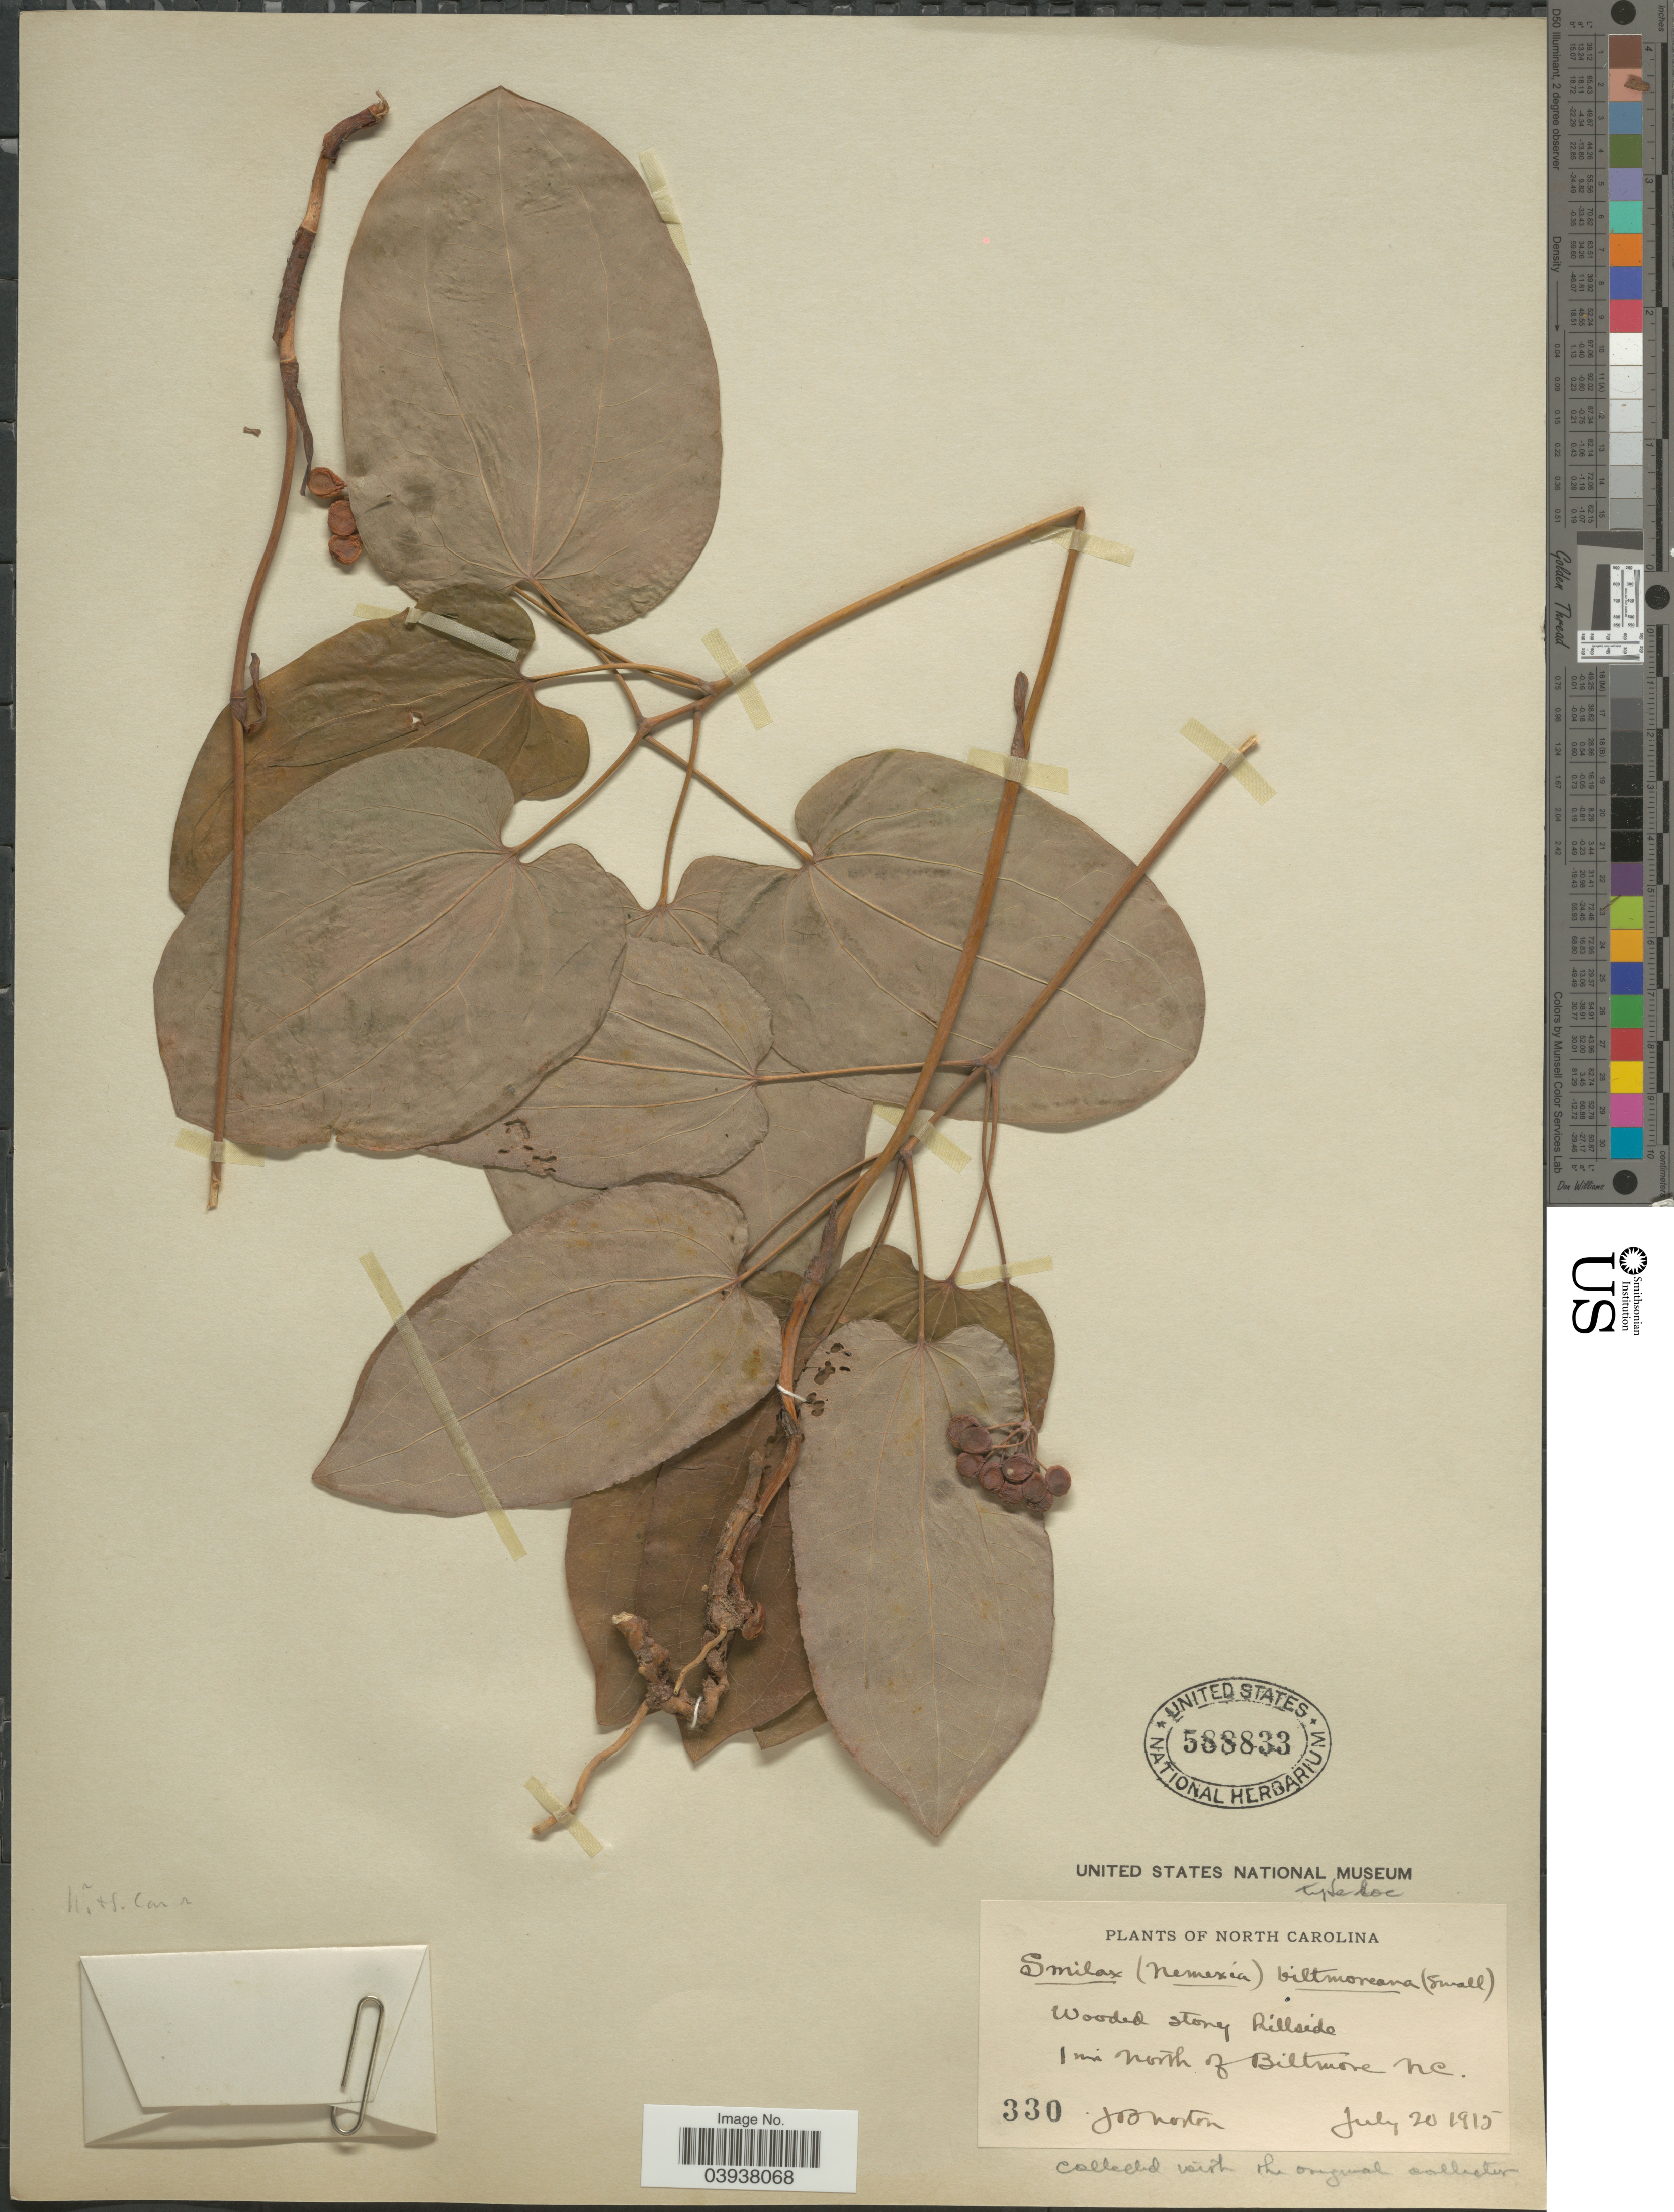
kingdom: Plantae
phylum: Tracheophyta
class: Liliopsida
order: Liliales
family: Smilacaceae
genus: Smilax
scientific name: Smilax biltmoreana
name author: (Small) J.B. Norton ex Pennell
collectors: J. B. Norton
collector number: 330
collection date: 1915-07-20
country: United States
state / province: North Carolina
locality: Wooded stony hillside. 1 mi North of Biltmore NC.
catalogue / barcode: US 588833